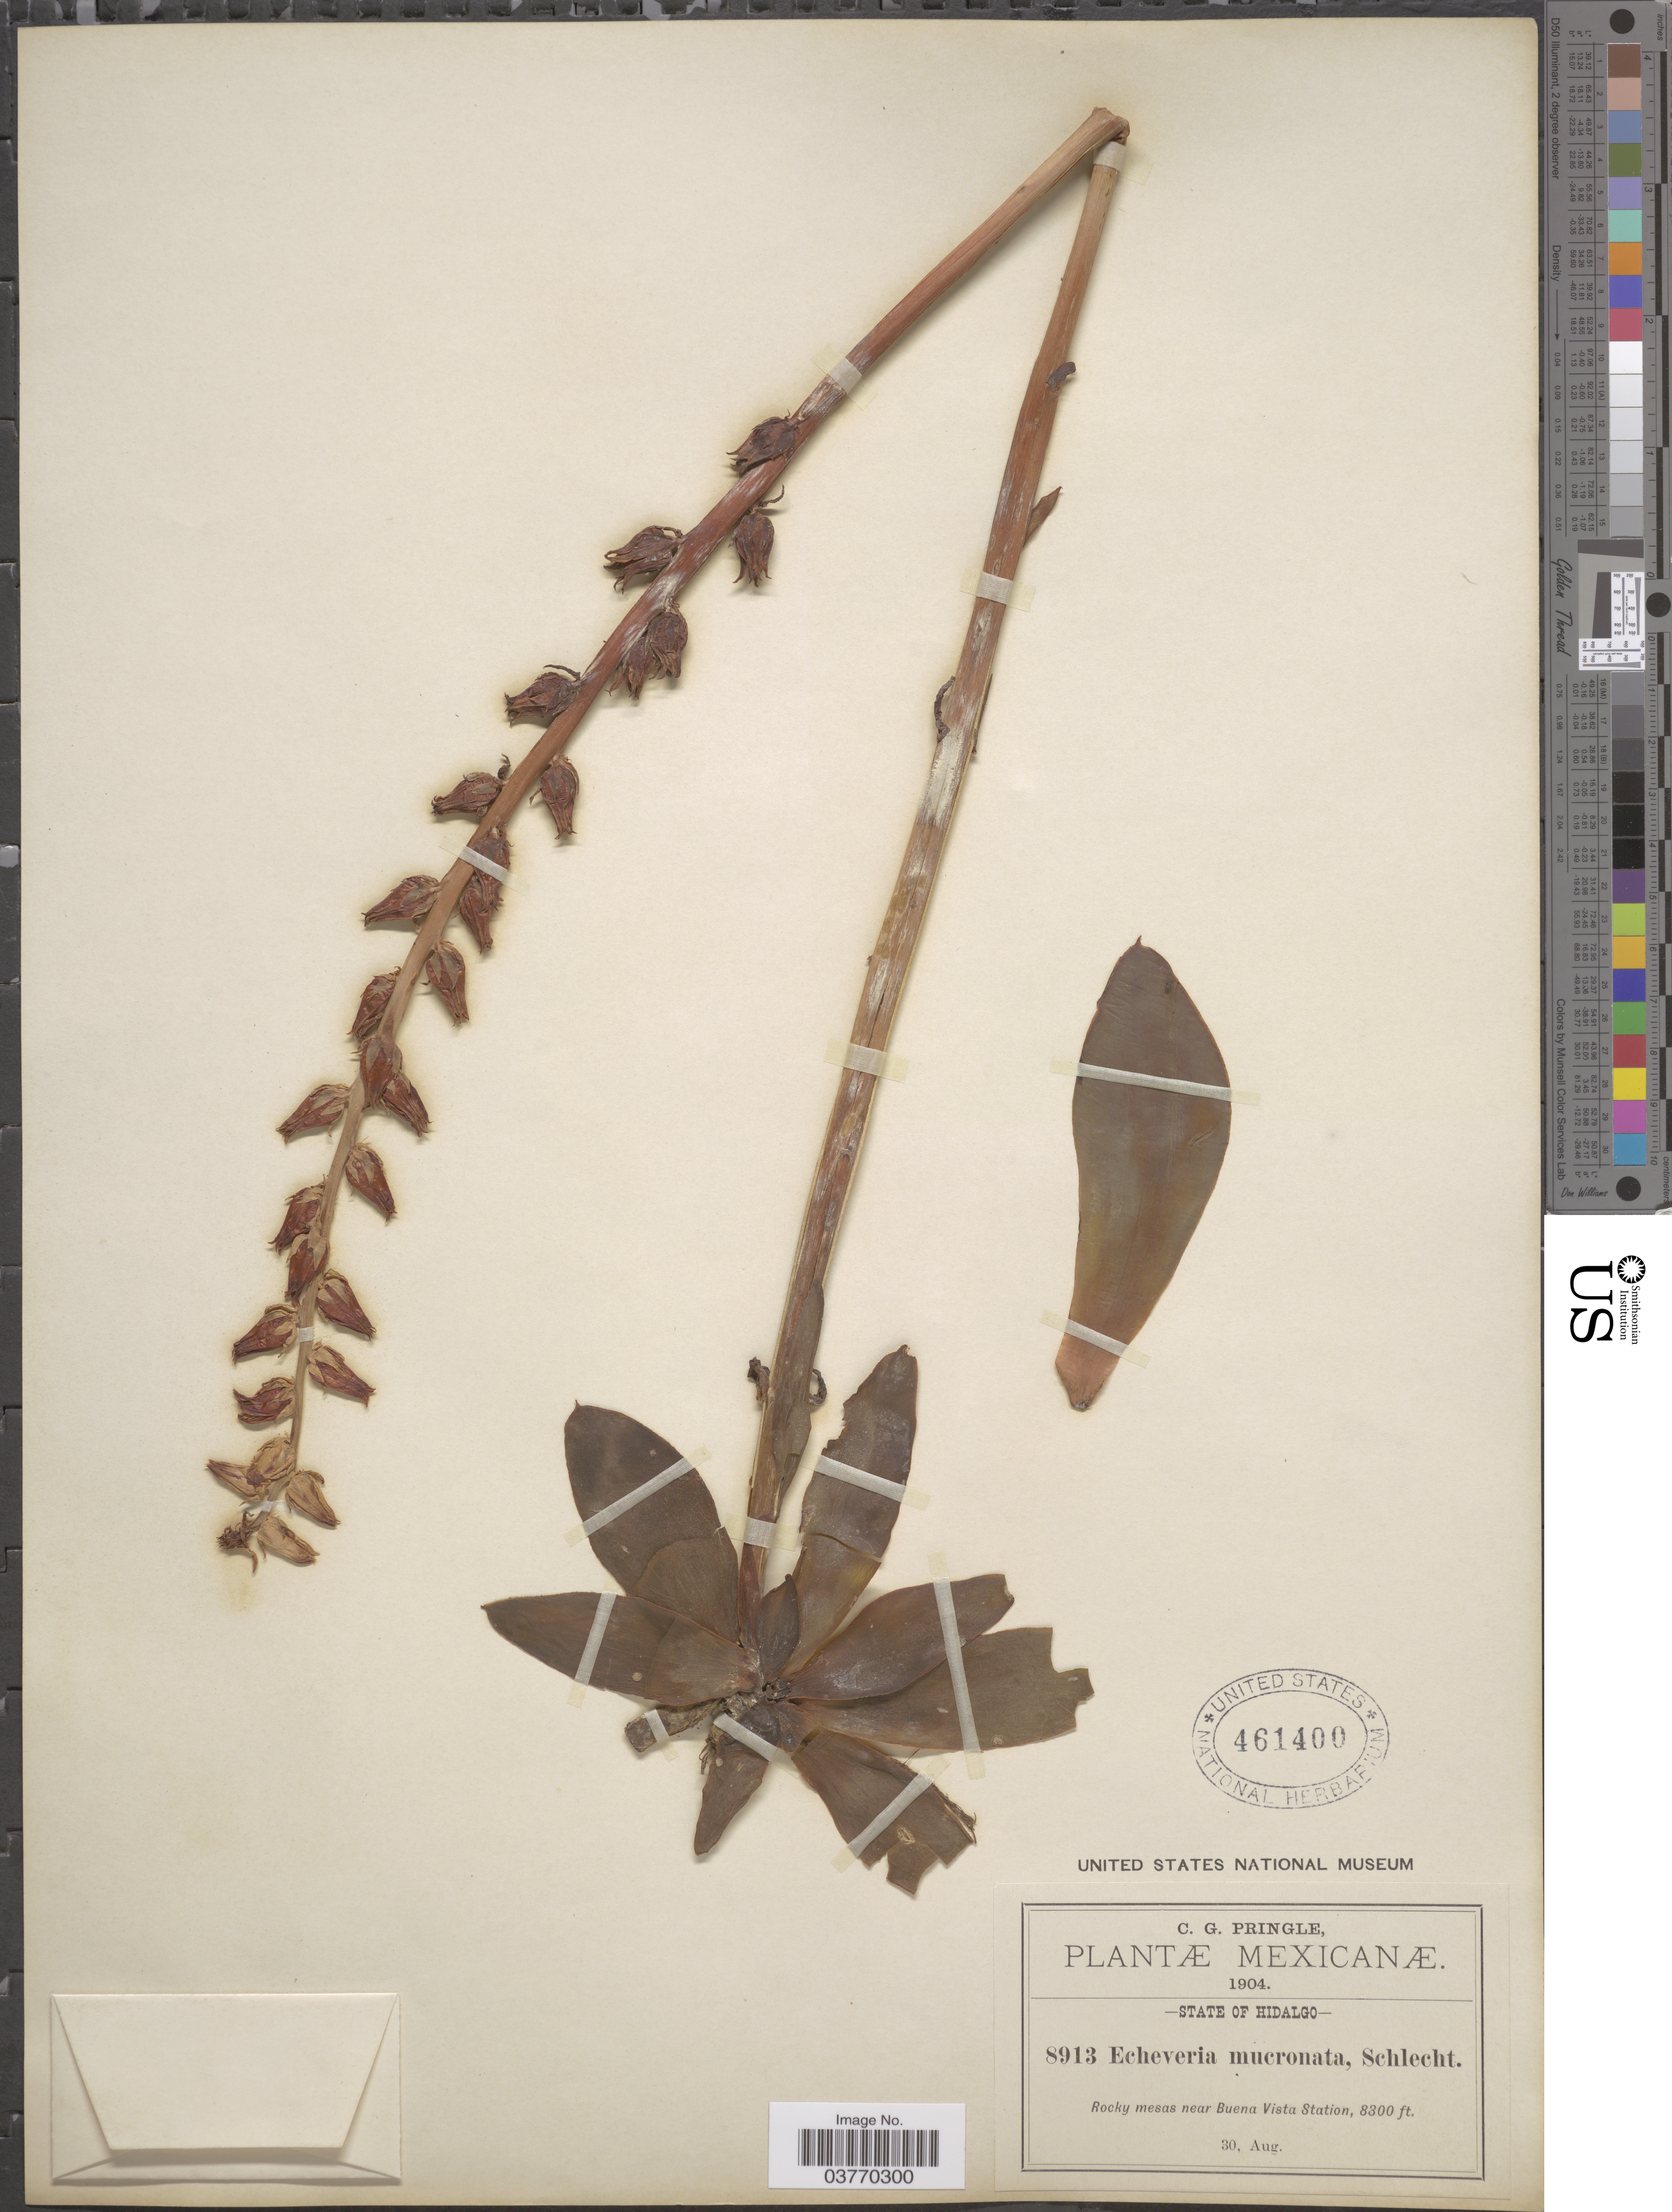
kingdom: Plantae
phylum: Tracheophyta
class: Magnoliopsida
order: Saxifragales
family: Crassulaceae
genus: Echeveria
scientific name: Echeveria mucronata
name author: Schltdl.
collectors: C. G. Pringle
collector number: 8913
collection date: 1904-08-30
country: Mexico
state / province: Hidalgo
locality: Rocky mesas near Buena Vista Station.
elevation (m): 2530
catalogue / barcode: US 461400